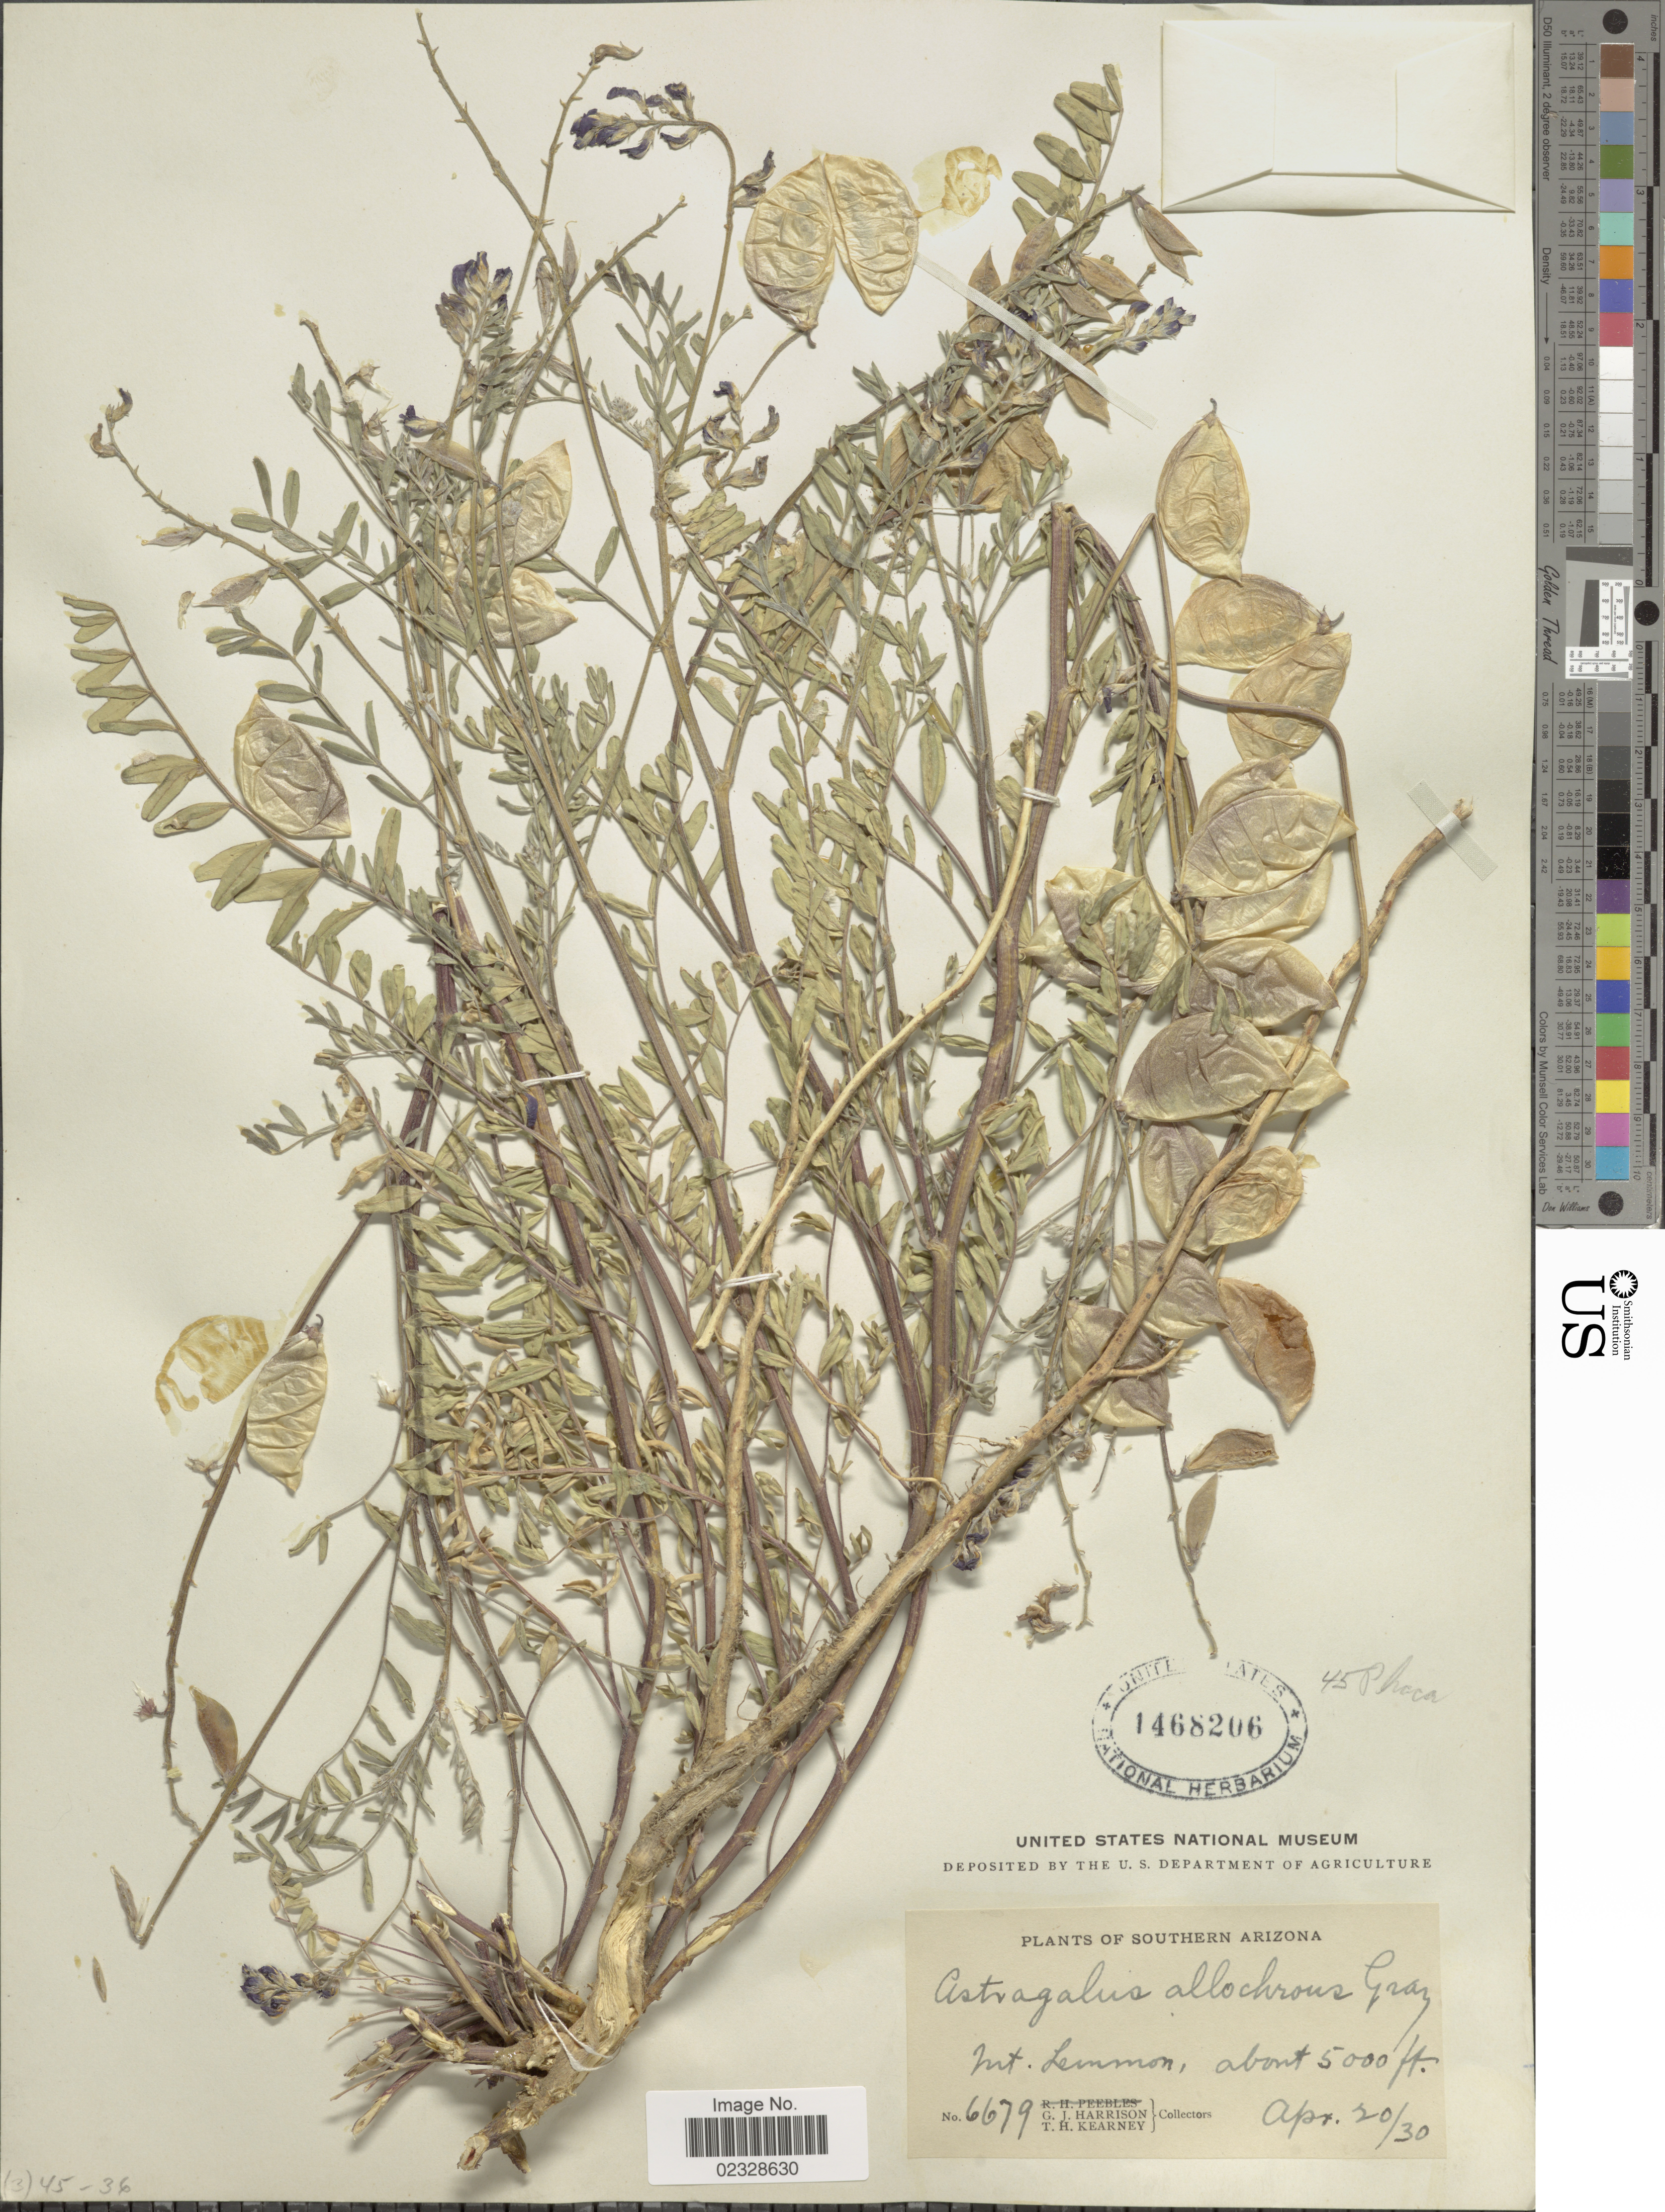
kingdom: Plantae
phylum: Tracheophyta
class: Magnoliopsida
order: Fabales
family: Fabaceae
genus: Astragalus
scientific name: Astragalus allochrous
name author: A. Gray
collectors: G. J. Harrison & T. H. Kearney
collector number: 6679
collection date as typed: Transcribed d/m/y: 20/4/30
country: United States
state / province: Arizona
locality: Southern Arizona. Mt. Lemmon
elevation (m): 1524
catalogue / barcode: US 1468206